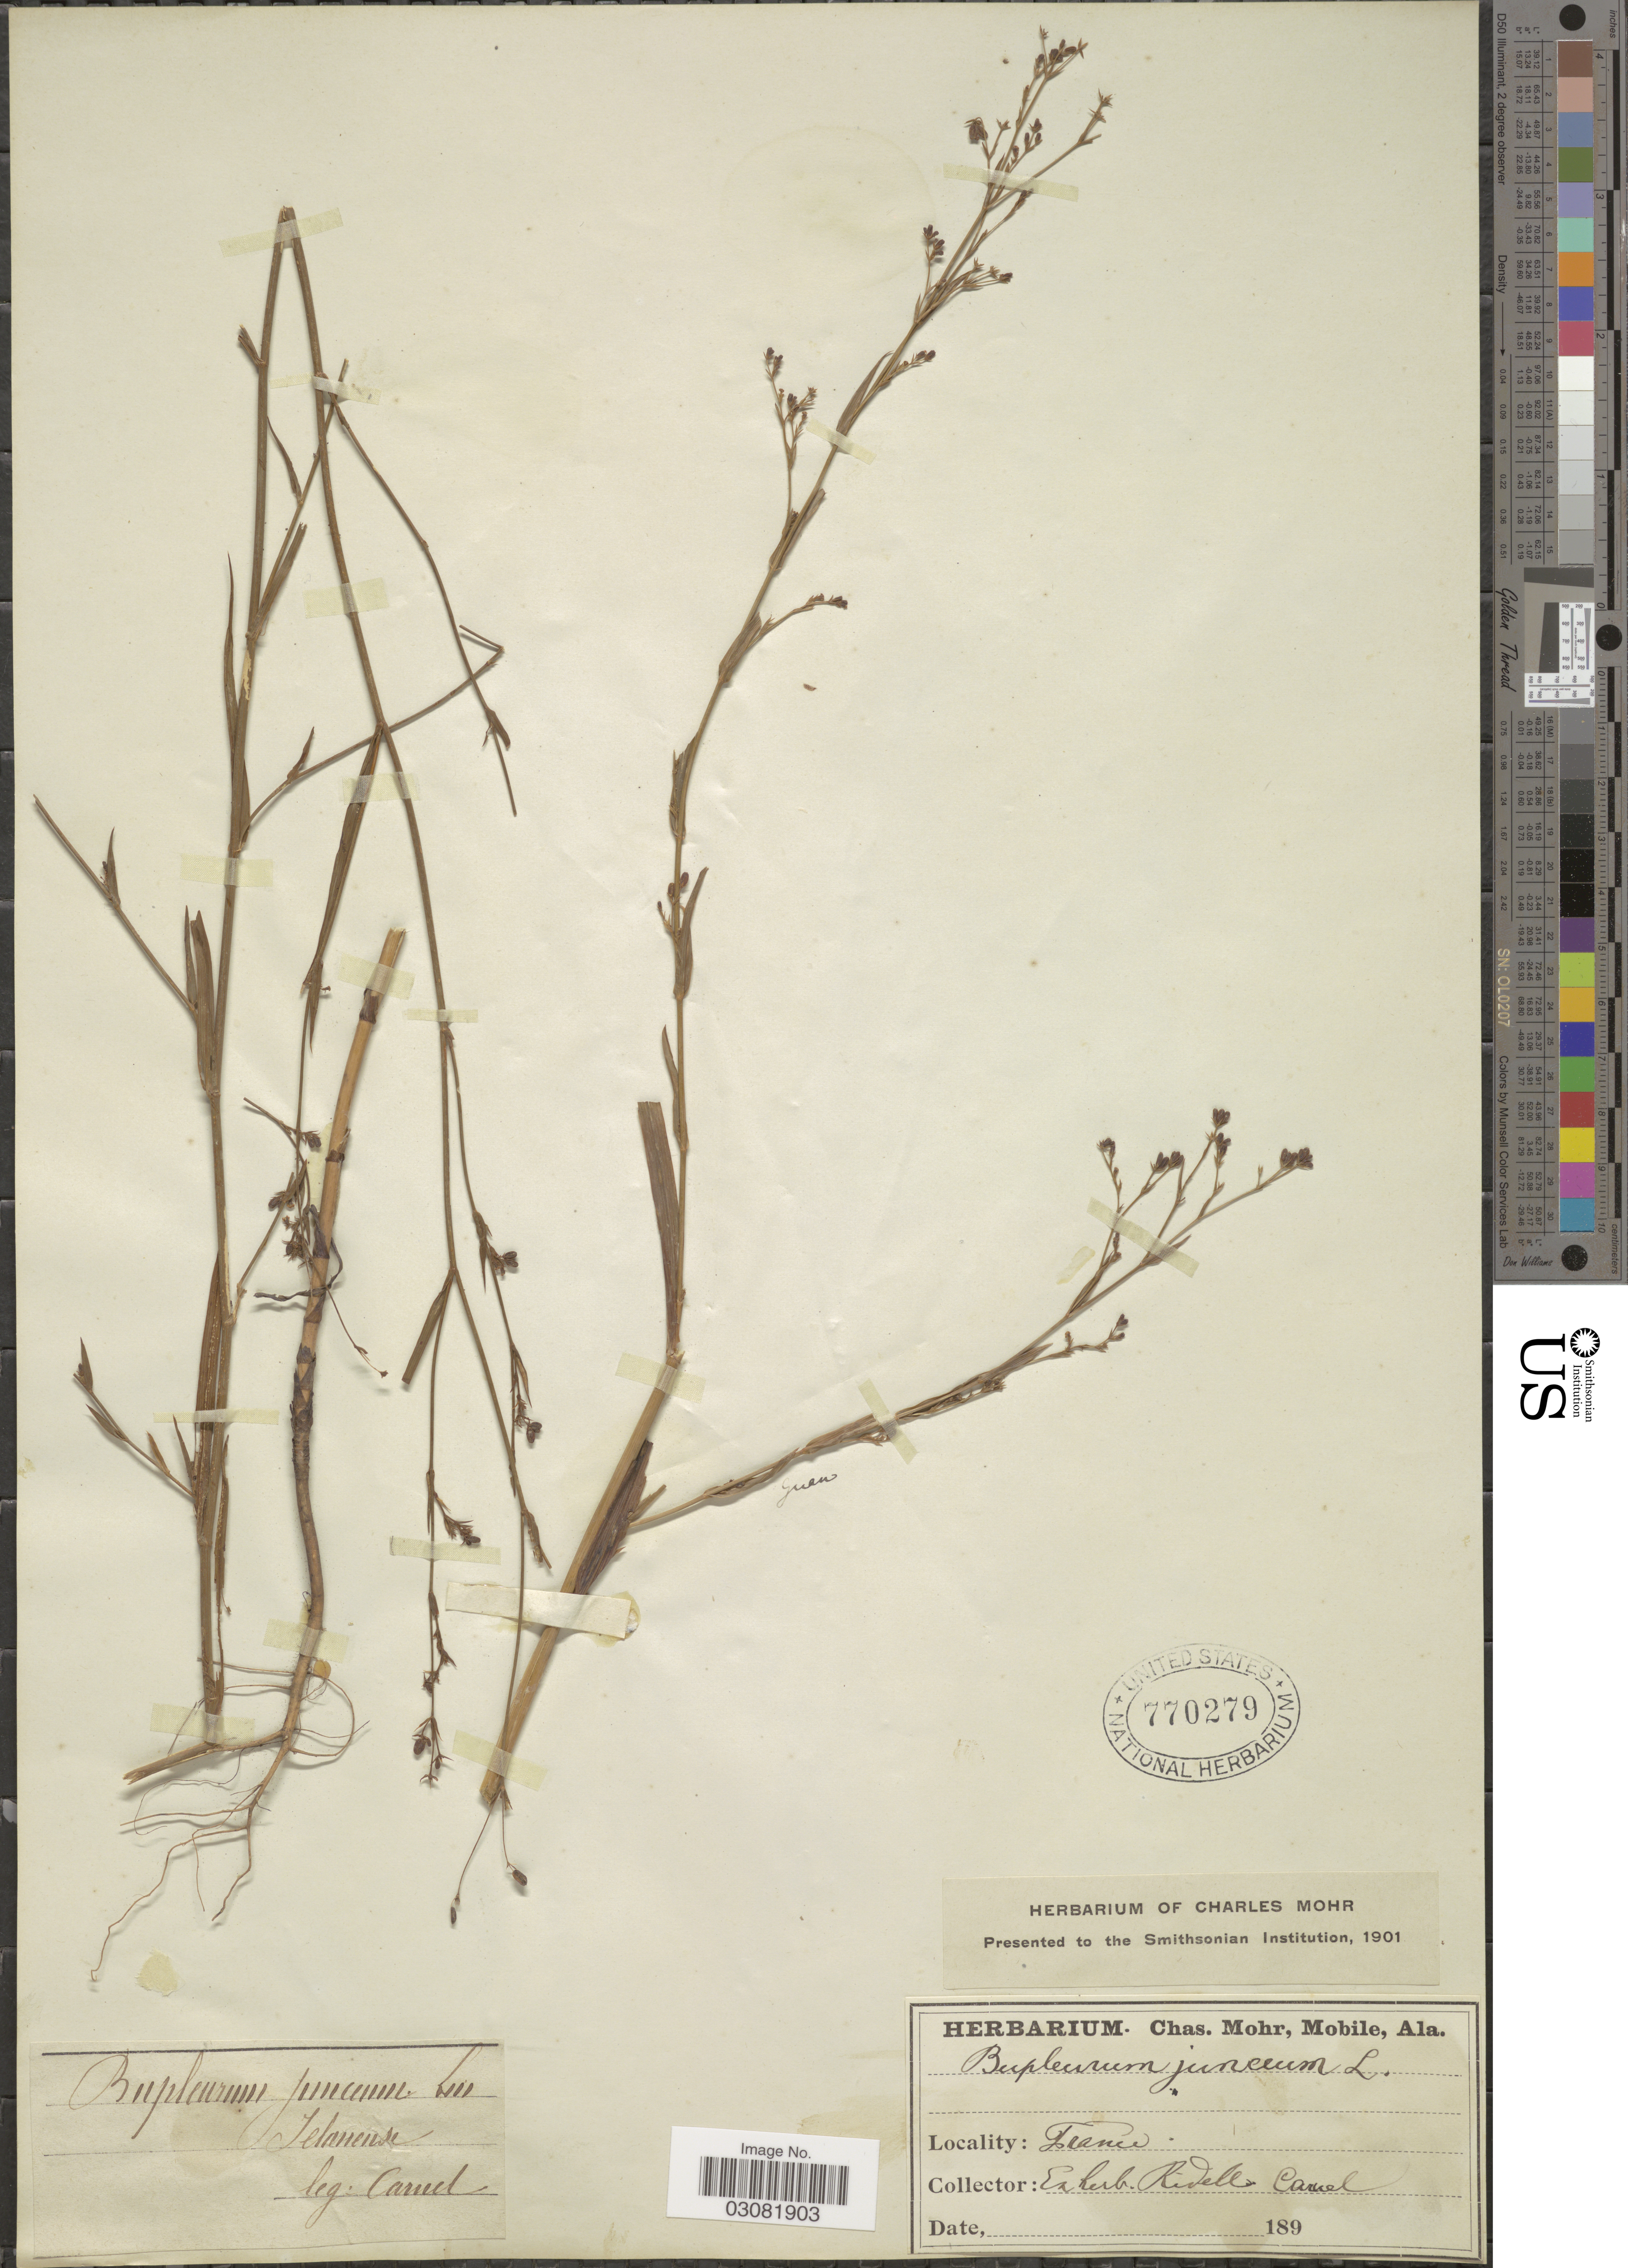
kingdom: Plantae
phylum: Tracheophyta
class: Magnoliopsida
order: Apiales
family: Apiaceae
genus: Bupleurum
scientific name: Bupleurum praealtum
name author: L.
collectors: Caruel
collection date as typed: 189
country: France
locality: Telaneuse [unsure placement]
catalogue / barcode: US 770279